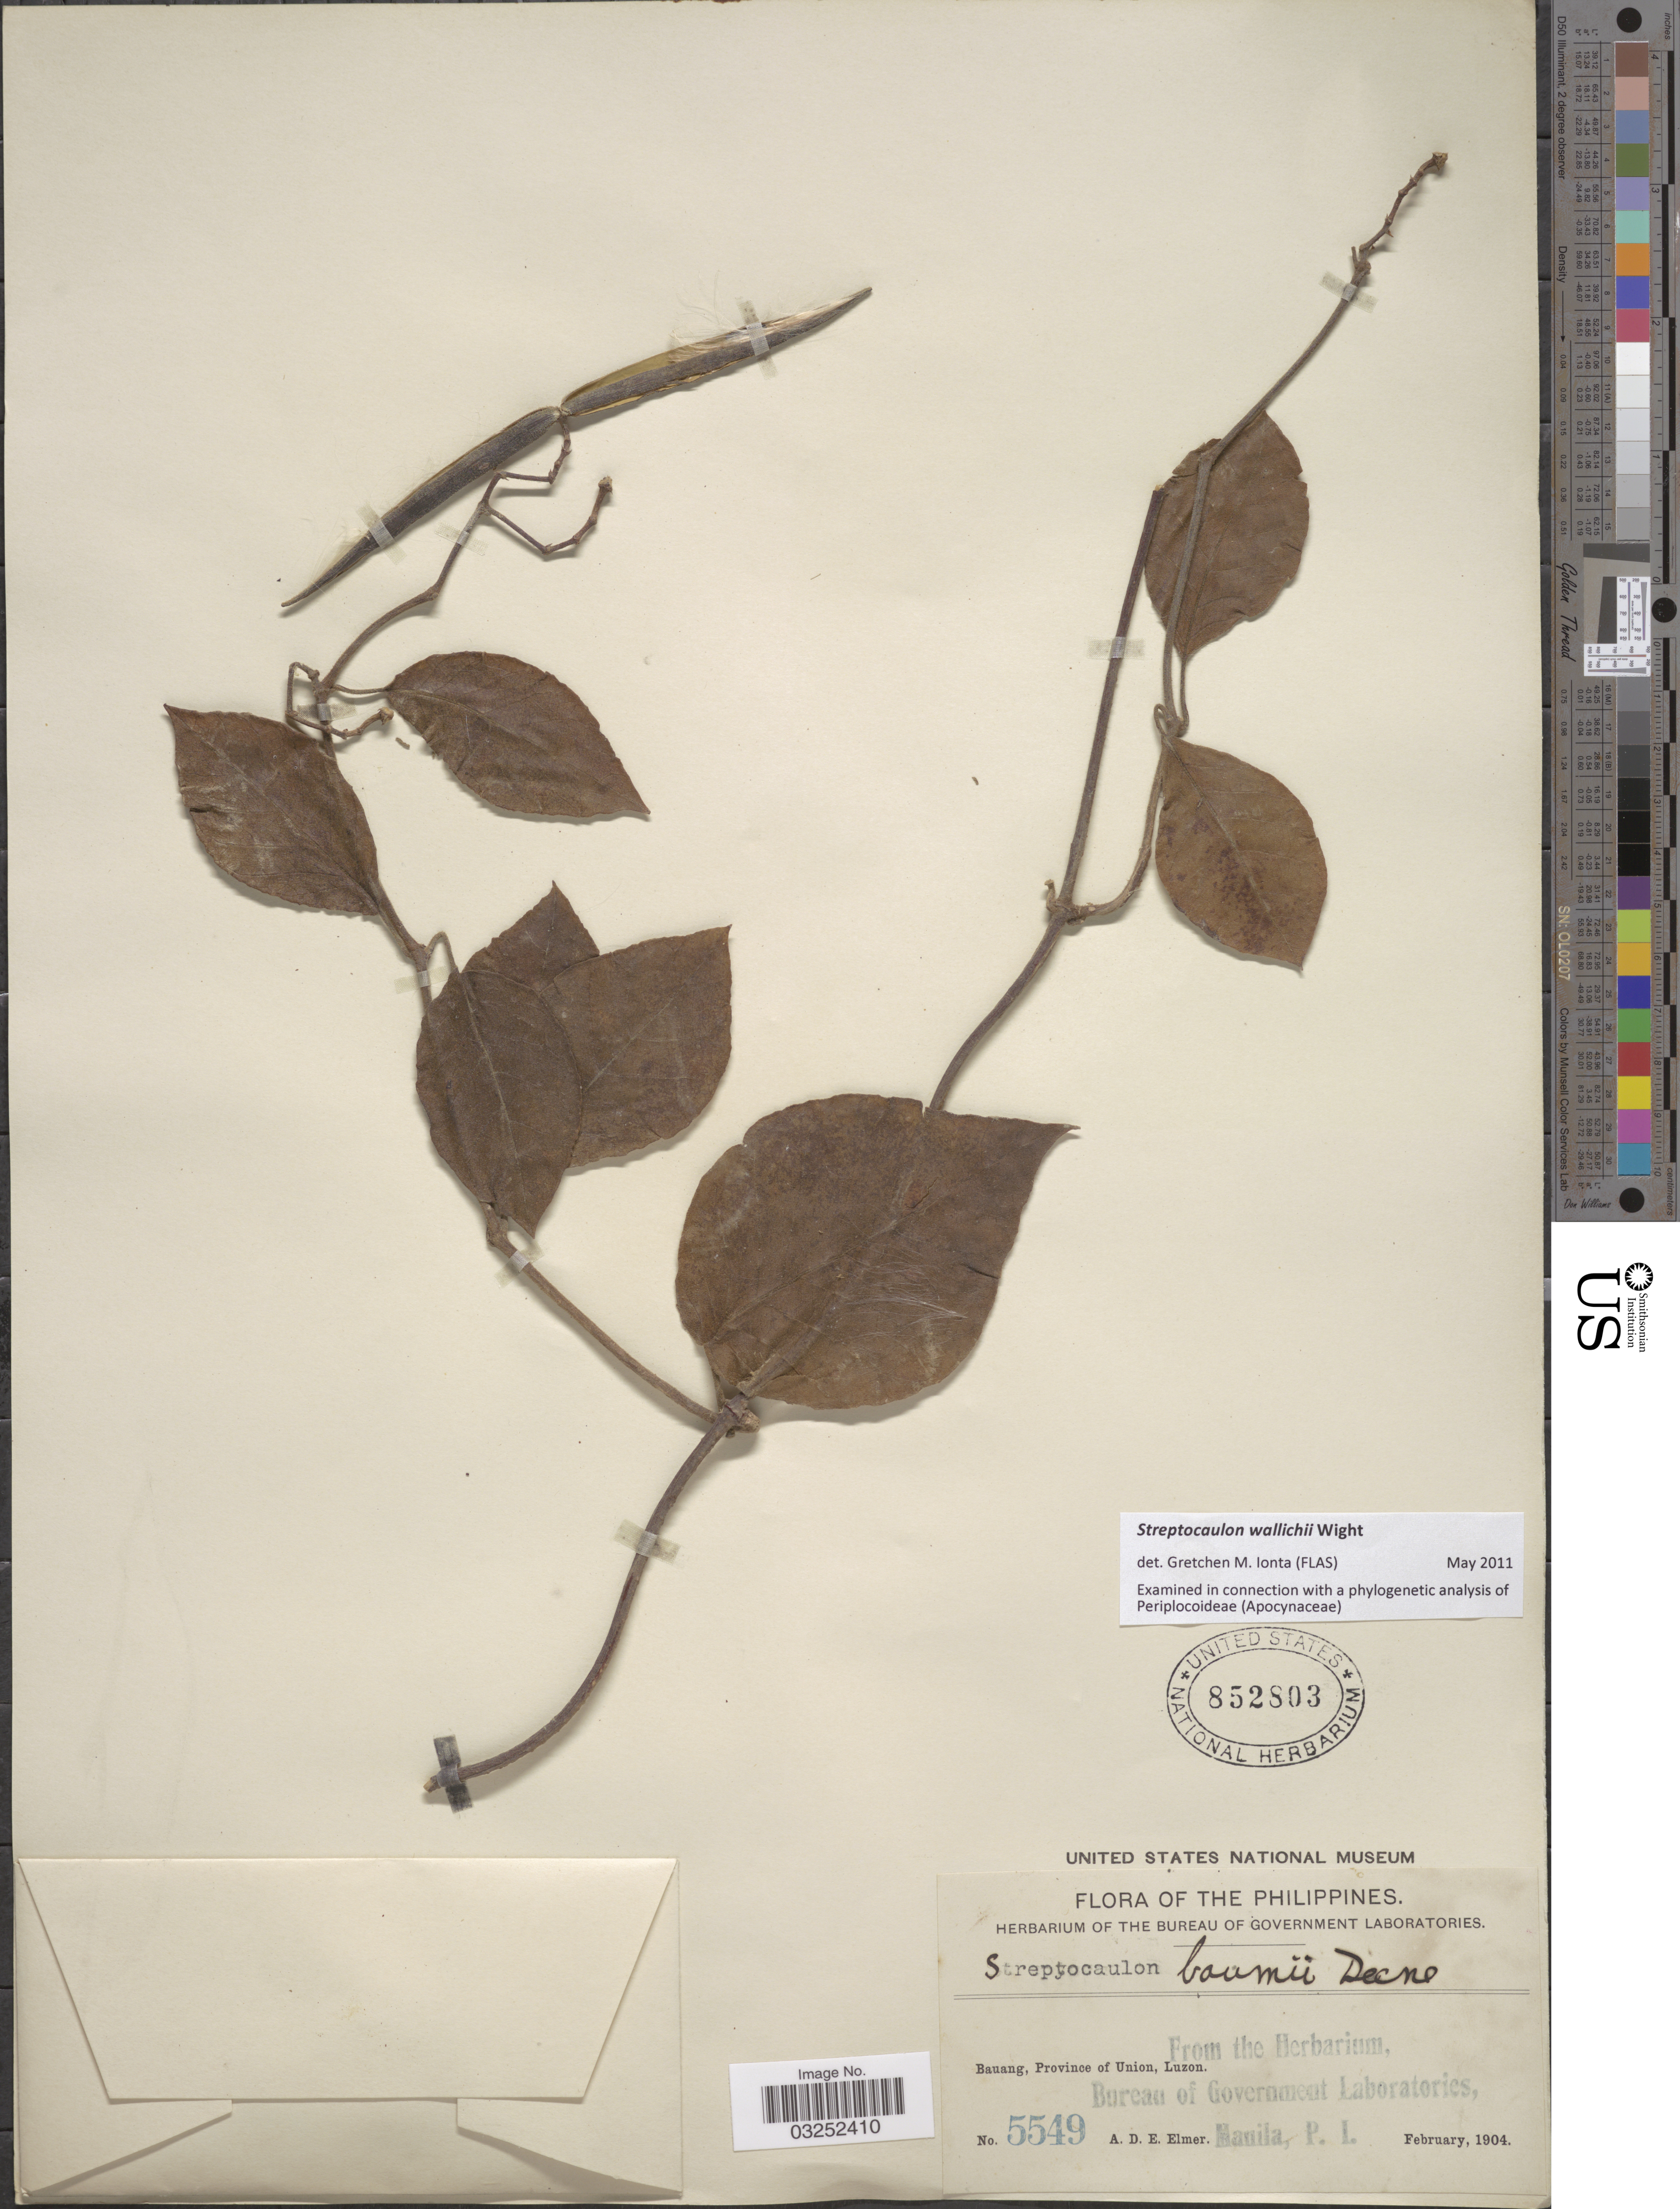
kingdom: Plantae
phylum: Tracheophyta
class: Magnoliopsida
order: Gentianales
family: Apocynaceae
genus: Streptocaulon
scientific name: Streptocaulon wallichii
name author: Wight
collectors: A. D. E. Elmer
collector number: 5549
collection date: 1904-02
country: Philippines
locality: Bauang, Province of Union, Luzon.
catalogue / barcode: US 852803